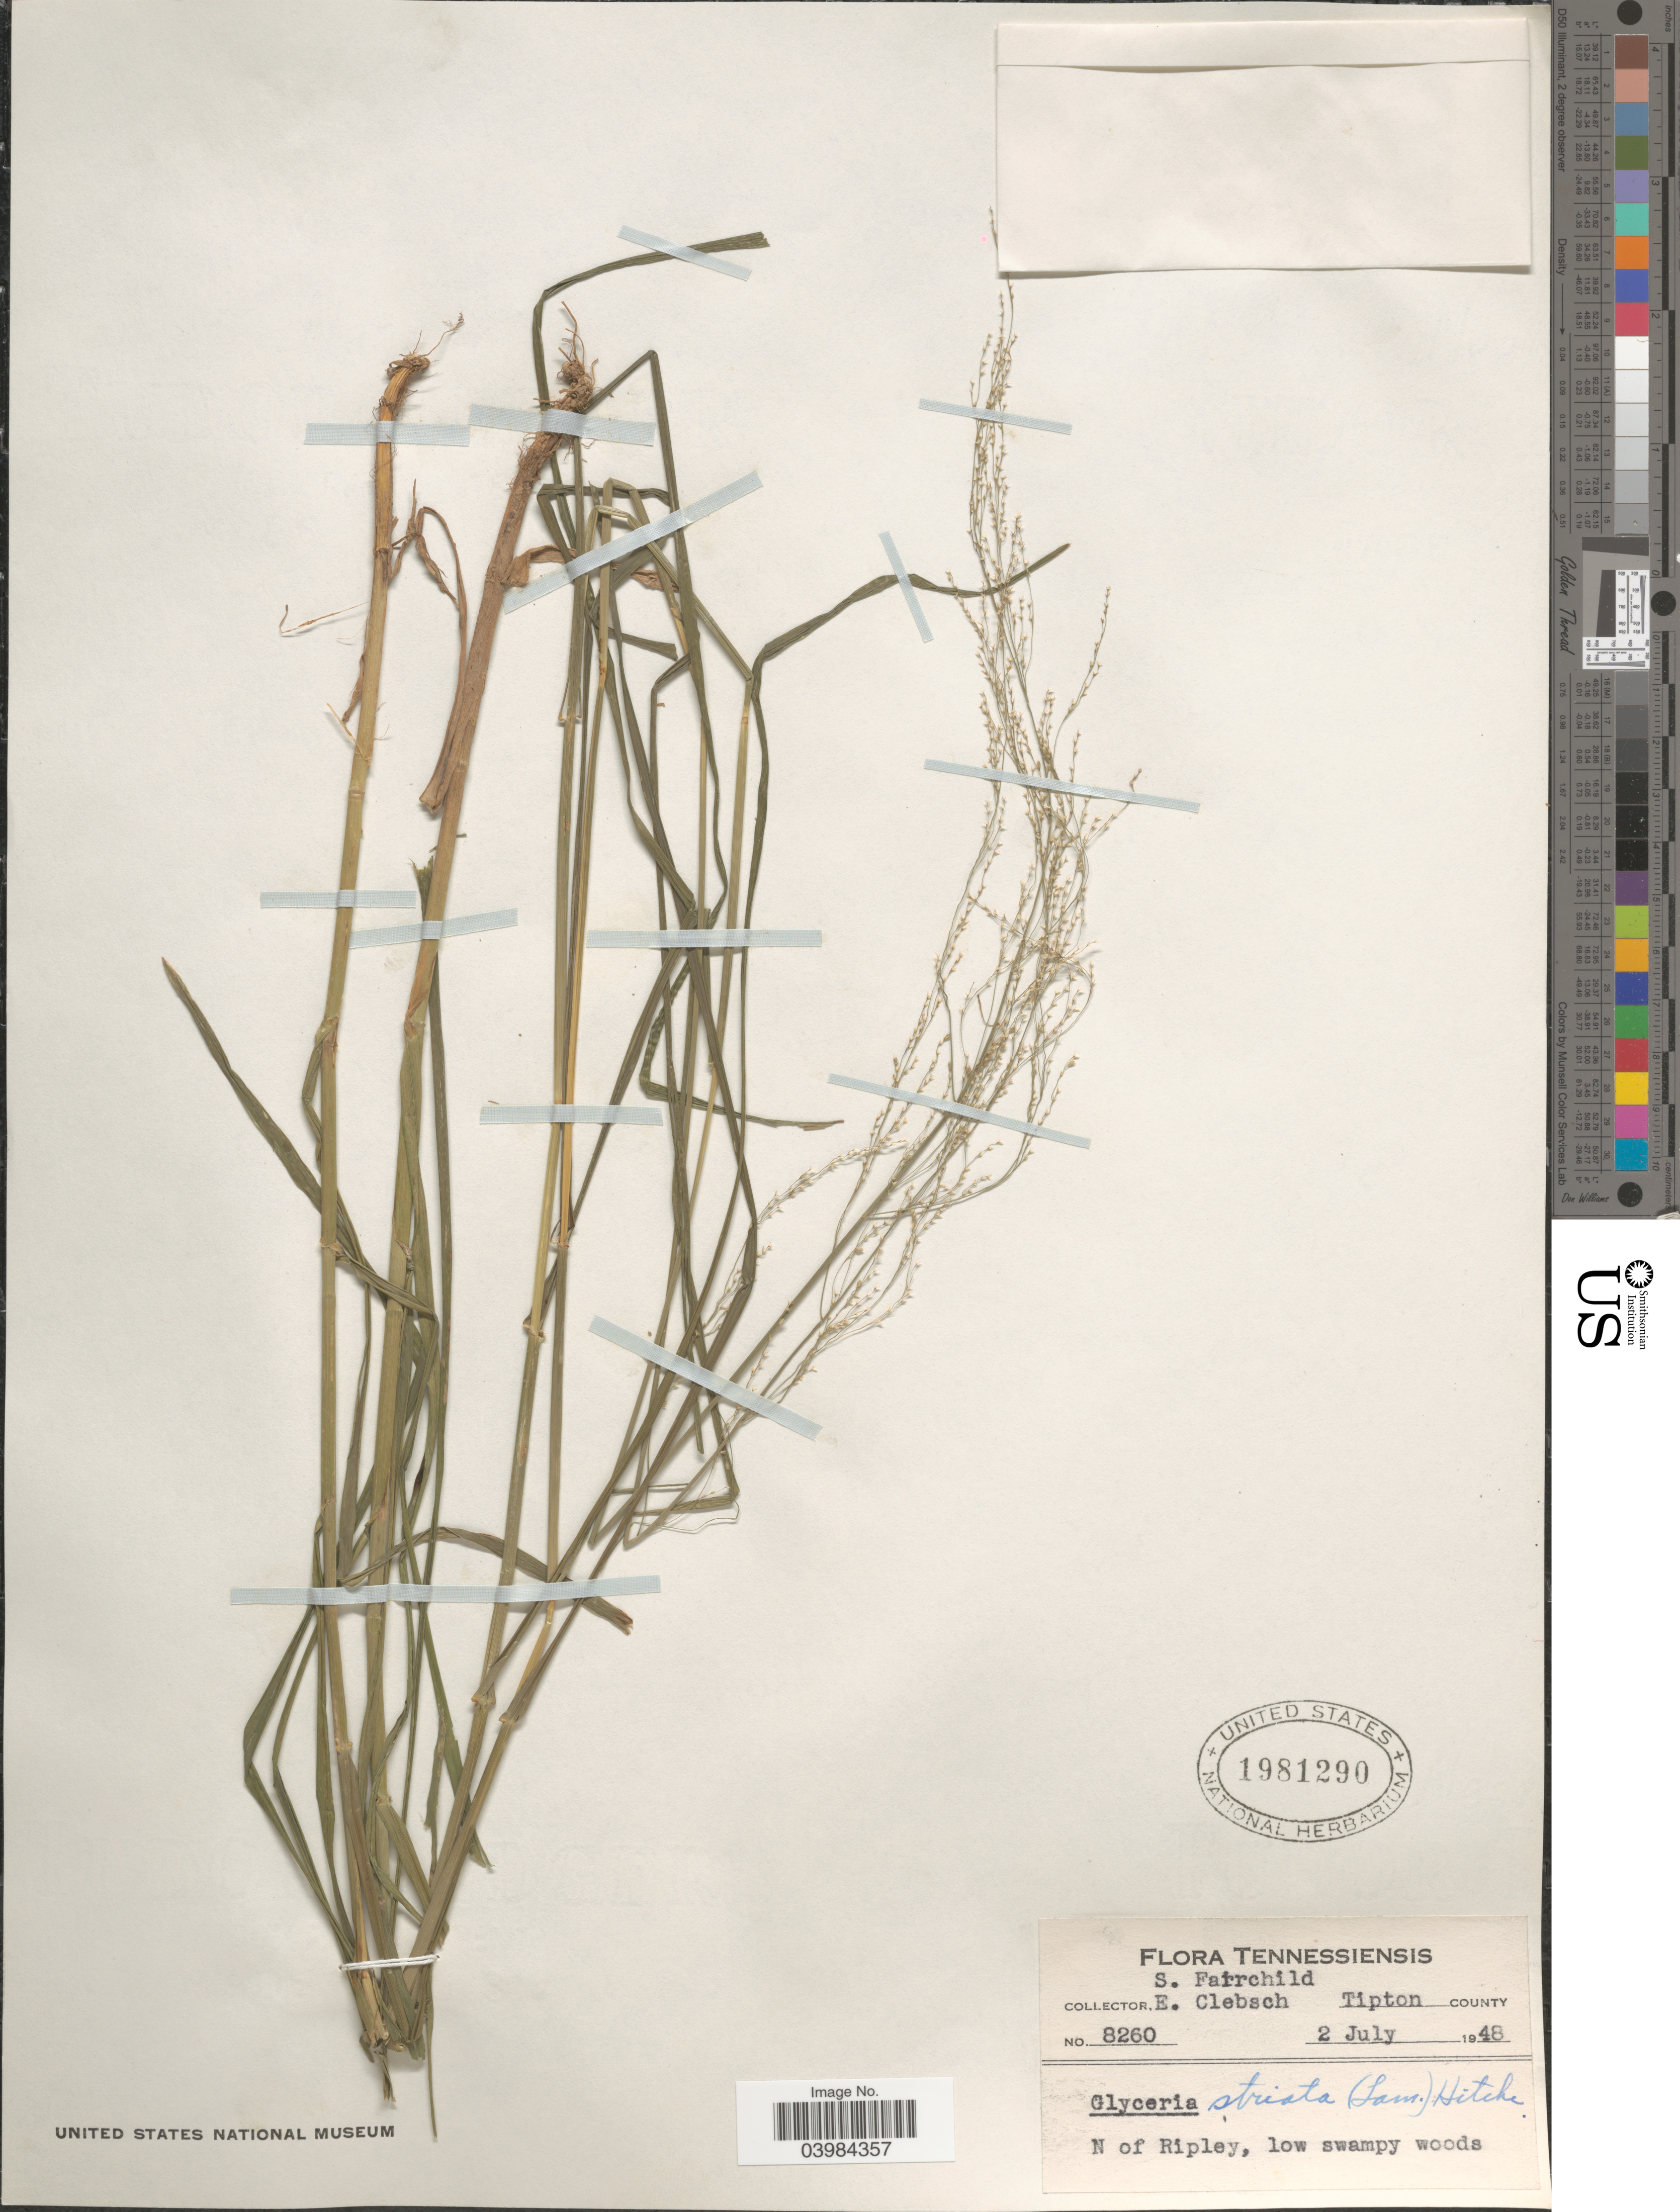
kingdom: Plantae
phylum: Tracheophyta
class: Liliopsida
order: Poales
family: Poaceae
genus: Glyceria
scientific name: Glyceria striata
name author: (Lam.) Hitchc.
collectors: S. Fairchild & E. Clebsch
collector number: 8260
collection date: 1948-07-02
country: United States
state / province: Tennessee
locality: Tipton County. N of Ripley, low swampy woods.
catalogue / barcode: US 1981290